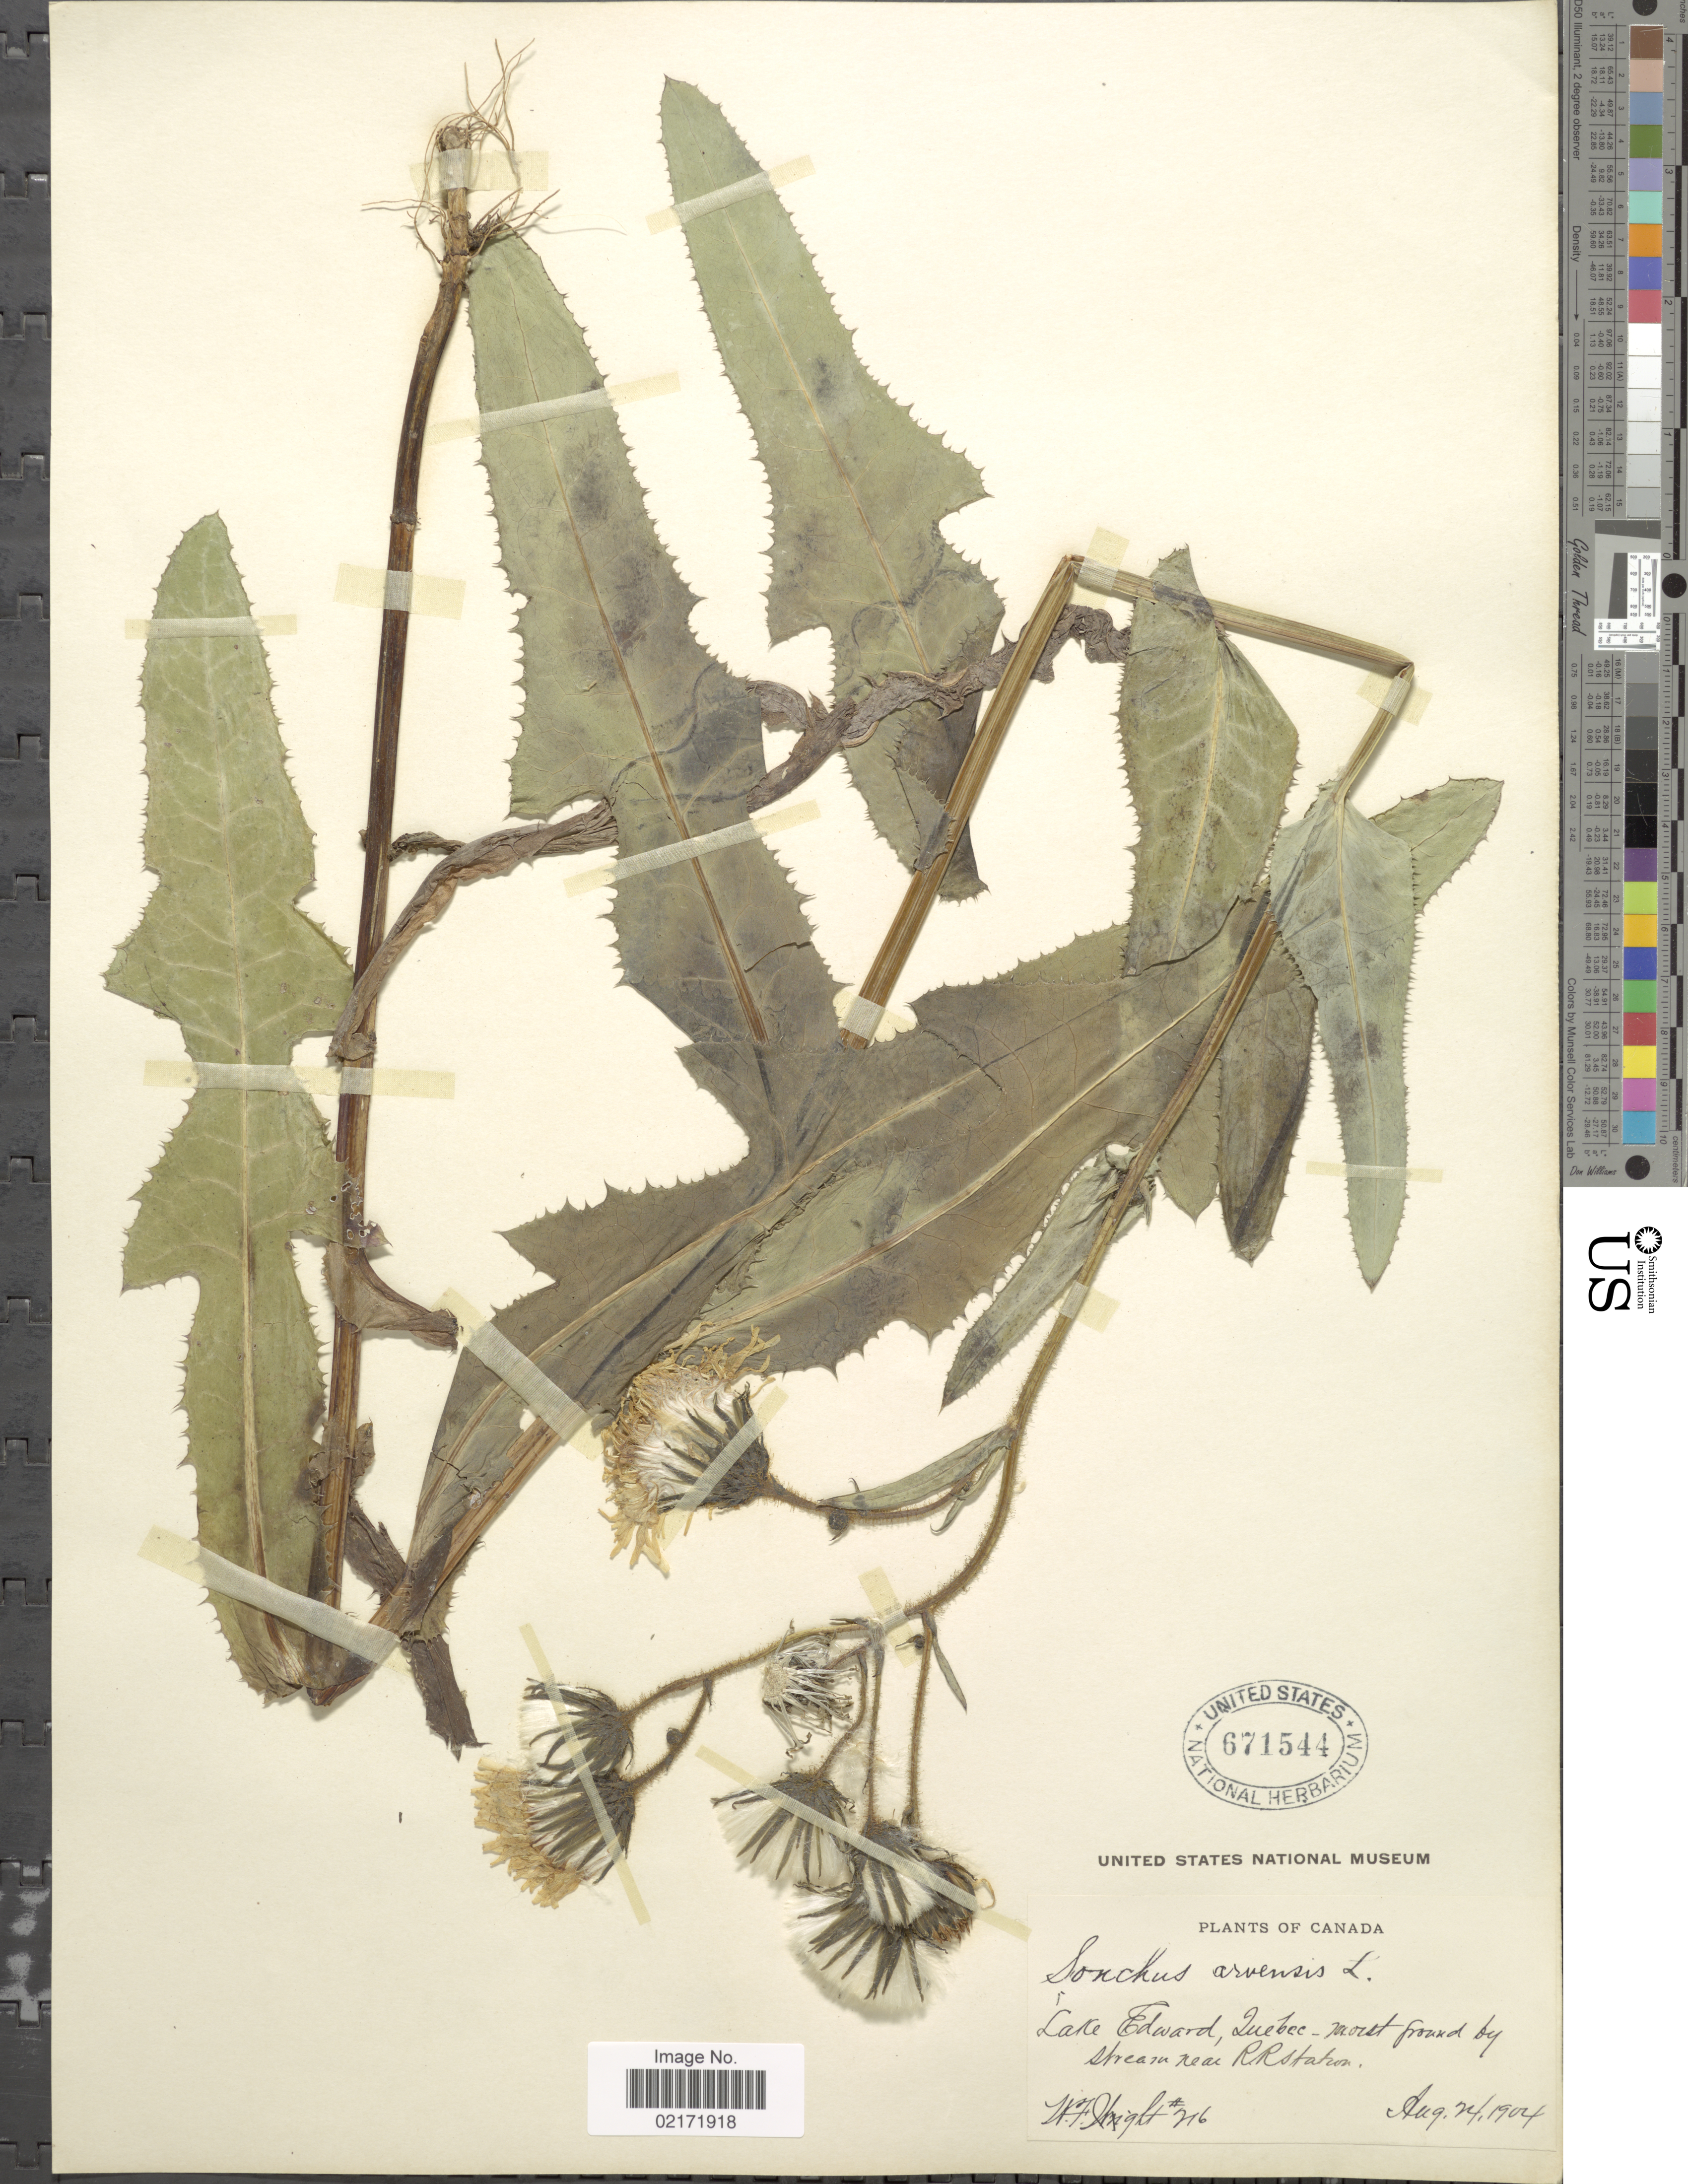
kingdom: Plantae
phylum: Tracheophyta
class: Magnoliopsida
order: Asterales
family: Asteraceae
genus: Sonchus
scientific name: Sonchus arvensis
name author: L.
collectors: W. F. Wright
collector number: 216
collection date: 1904-08-24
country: Canada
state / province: Quebec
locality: Lake Edward, Quebec-moist ground by stream near RR station.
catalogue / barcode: US 671544